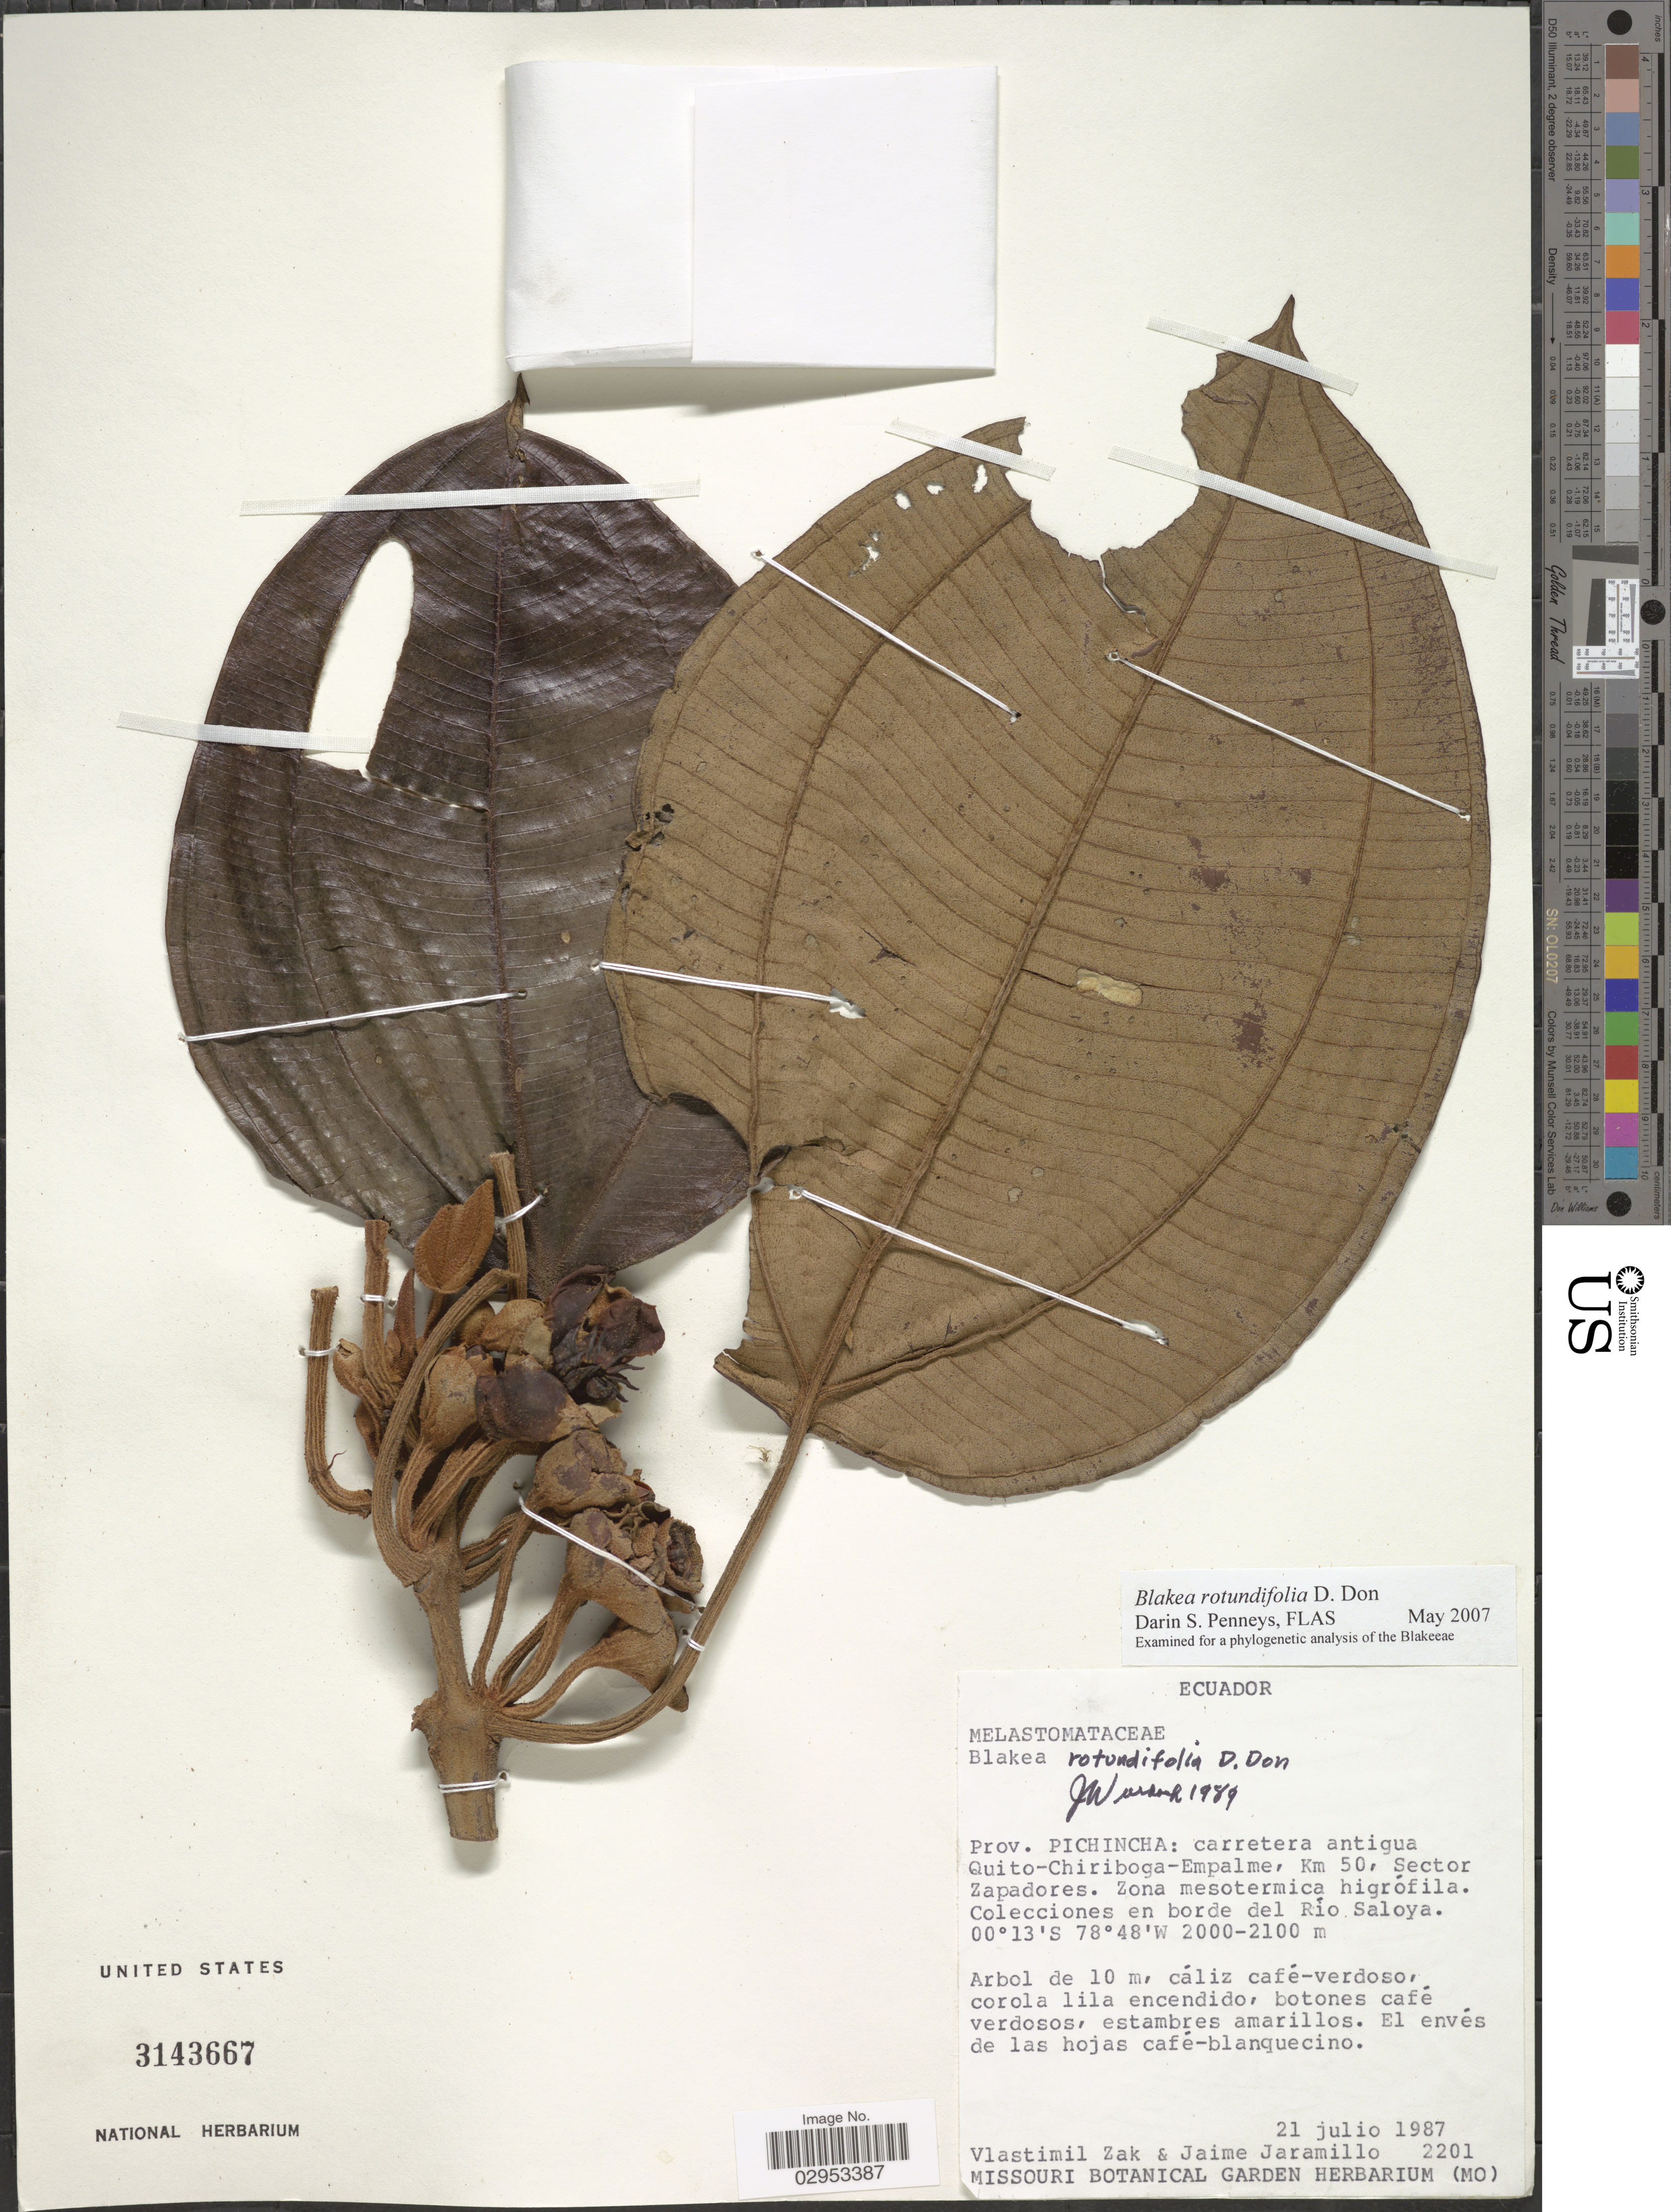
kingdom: Plantae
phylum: Tracheophyta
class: Magnoliopsida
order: Myrtales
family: Melastomataceae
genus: Blakea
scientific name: Blakea rotundifolia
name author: D. Don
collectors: V. Zak & J. Jaramillo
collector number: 2201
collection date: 1987-07-21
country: Ecuador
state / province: Pichincha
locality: Carretera antigua Quito-Chiriboga-Empalme, Km 50, Sector Zapadores, Zona mesotermica higrófila. Colecciones en borde del Río Saloya.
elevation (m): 2000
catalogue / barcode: US 3143667